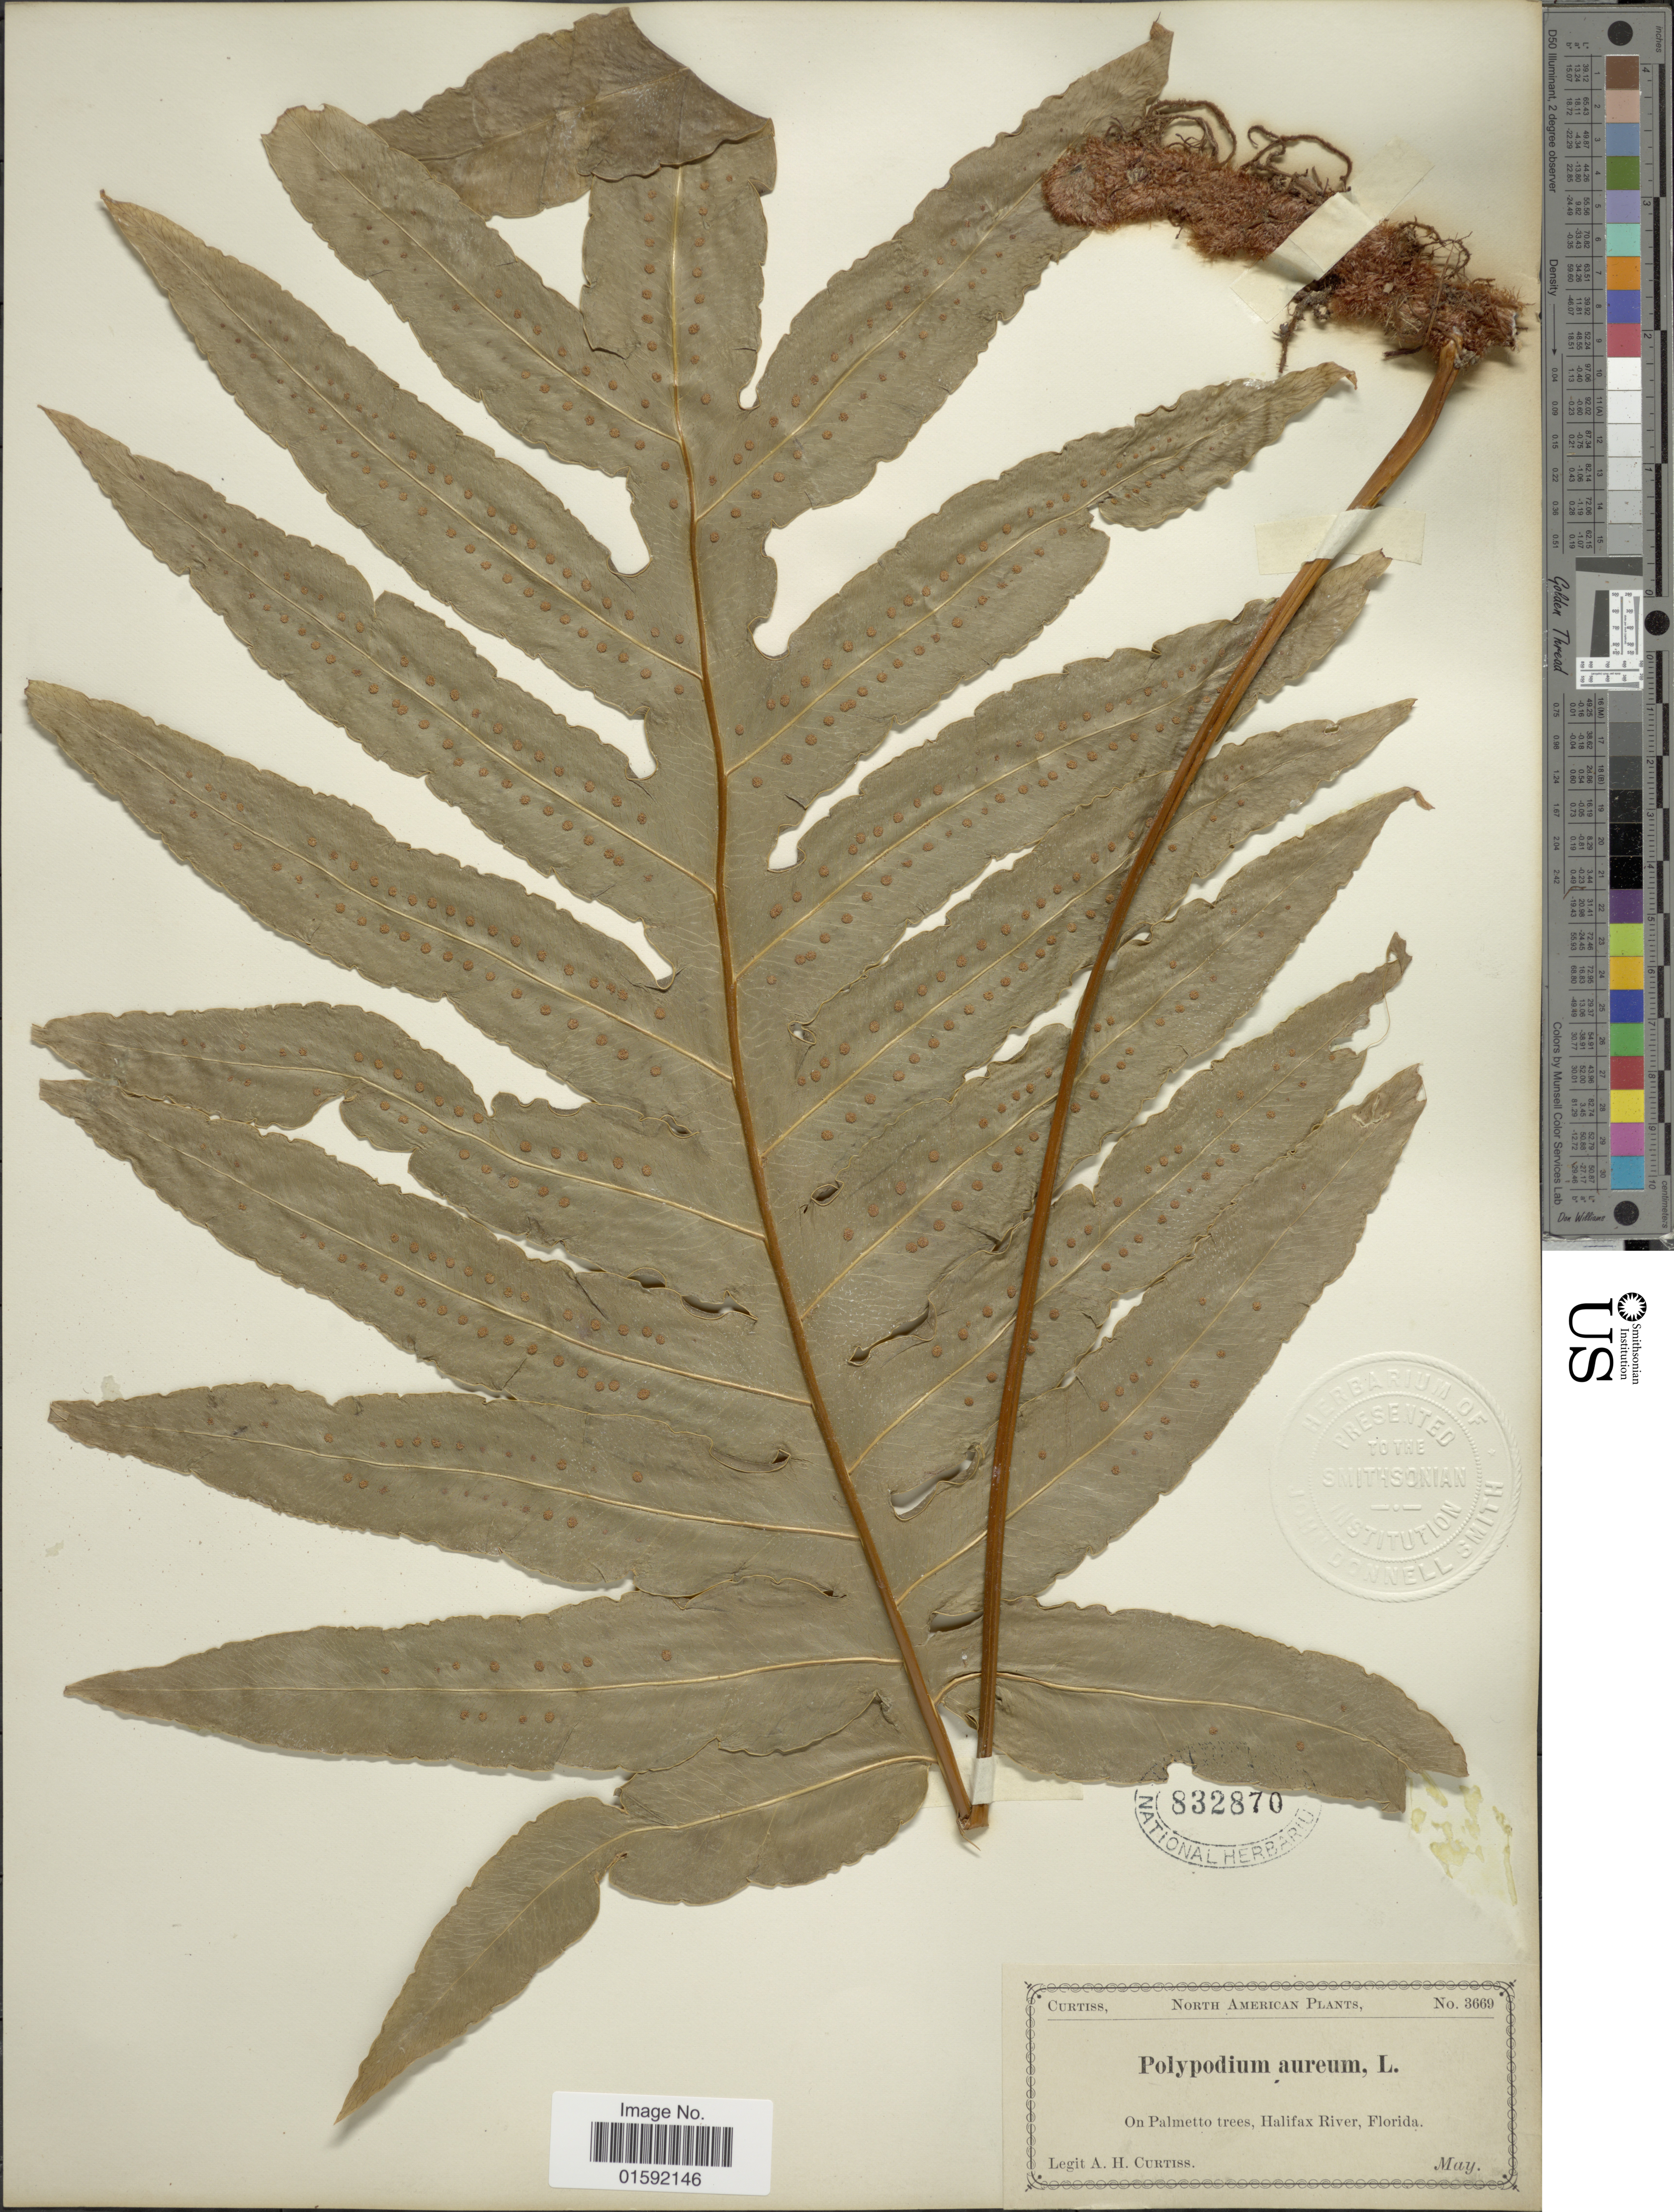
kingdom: Plantae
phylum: Tracheophyta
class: Polypodiopsida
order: Polypodiales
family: Polypodiaceae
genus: Phlebodium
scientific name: Phlebodium areolatum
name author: (Humb. & Bonap. ex Willd.) J. Sm.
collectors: A. H. Curtiss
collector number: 3669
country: United States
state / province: Florida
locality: On Palmetto trees, Halifax River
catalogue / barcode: US 832870